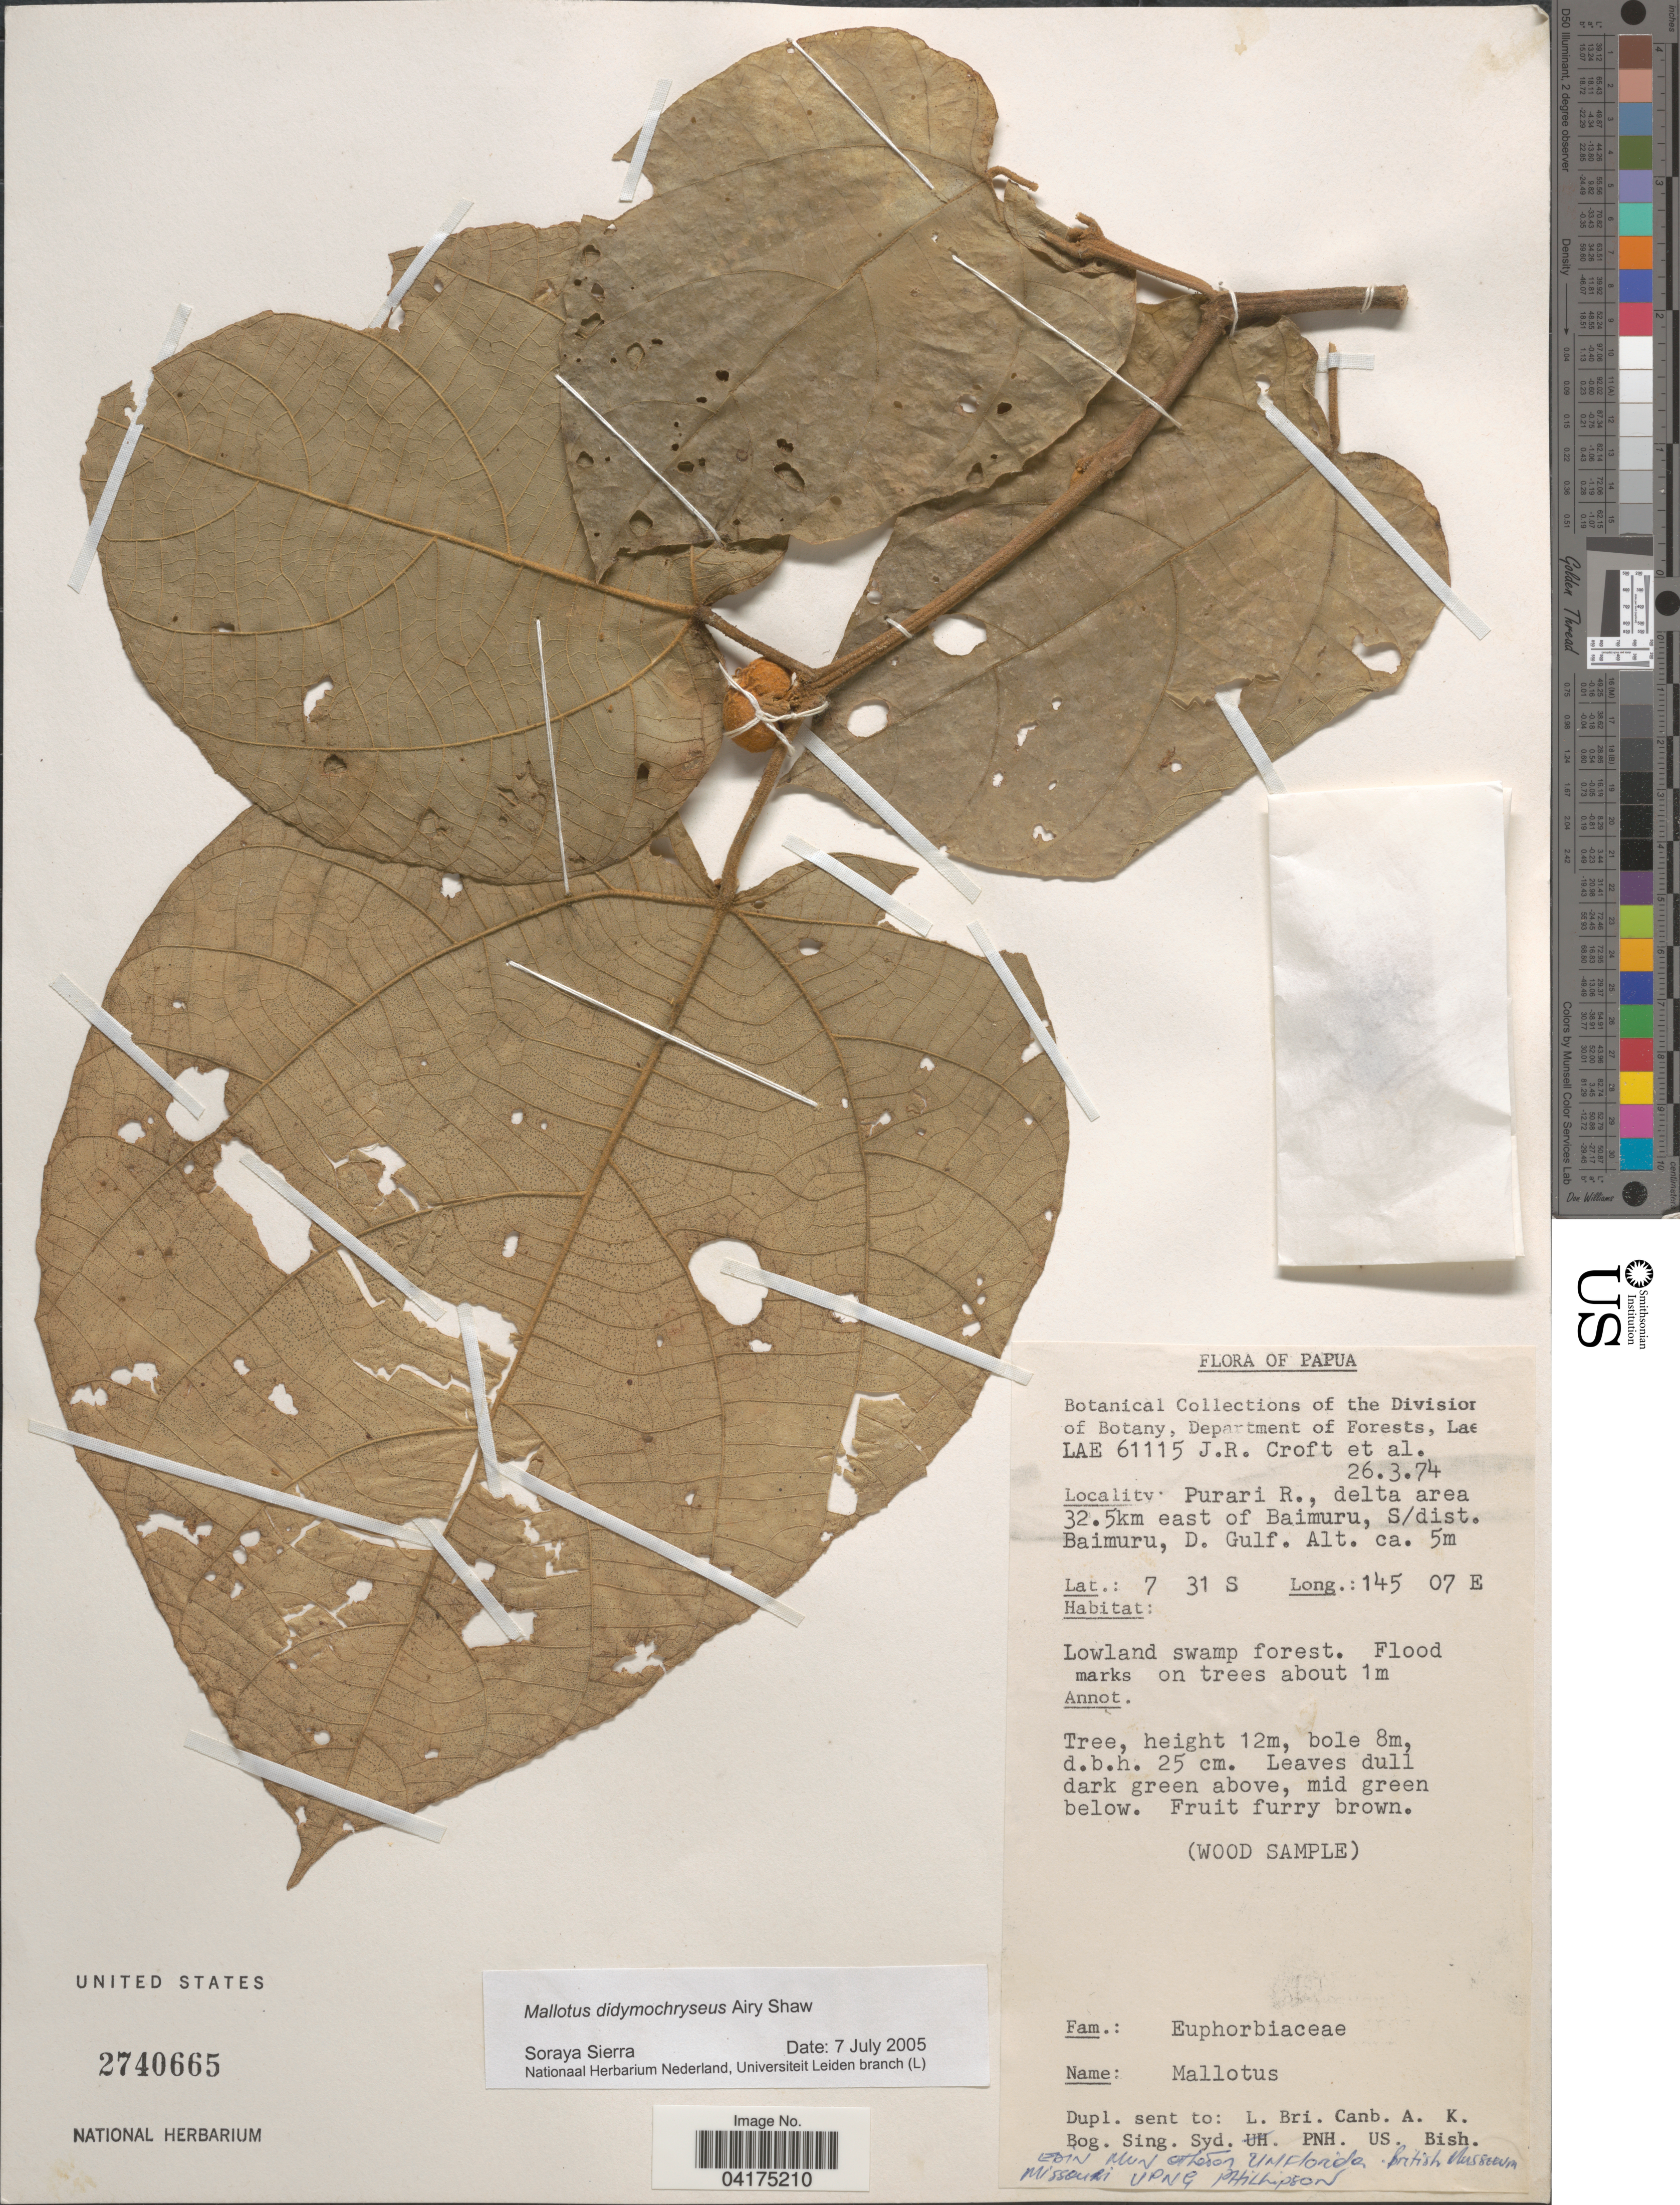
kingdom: Plantae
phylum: Tracheophyta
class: Magnoliopsida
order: Malpighiales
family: Euphorbiaceae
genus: Mallotus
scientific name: Mallotus didymochryseus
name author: Airy Shaw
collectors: J. R. Croft & et al.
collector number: LAE61115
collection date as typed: Transcribed d/m/y: 26/3/74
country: Papua New Guinea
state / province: Gulf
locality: Papua. Purari R., delta area 32.5km east of Baimuru, S/dist. Baimuru, D. Gulf.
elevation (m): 5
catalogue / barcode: US 3740665